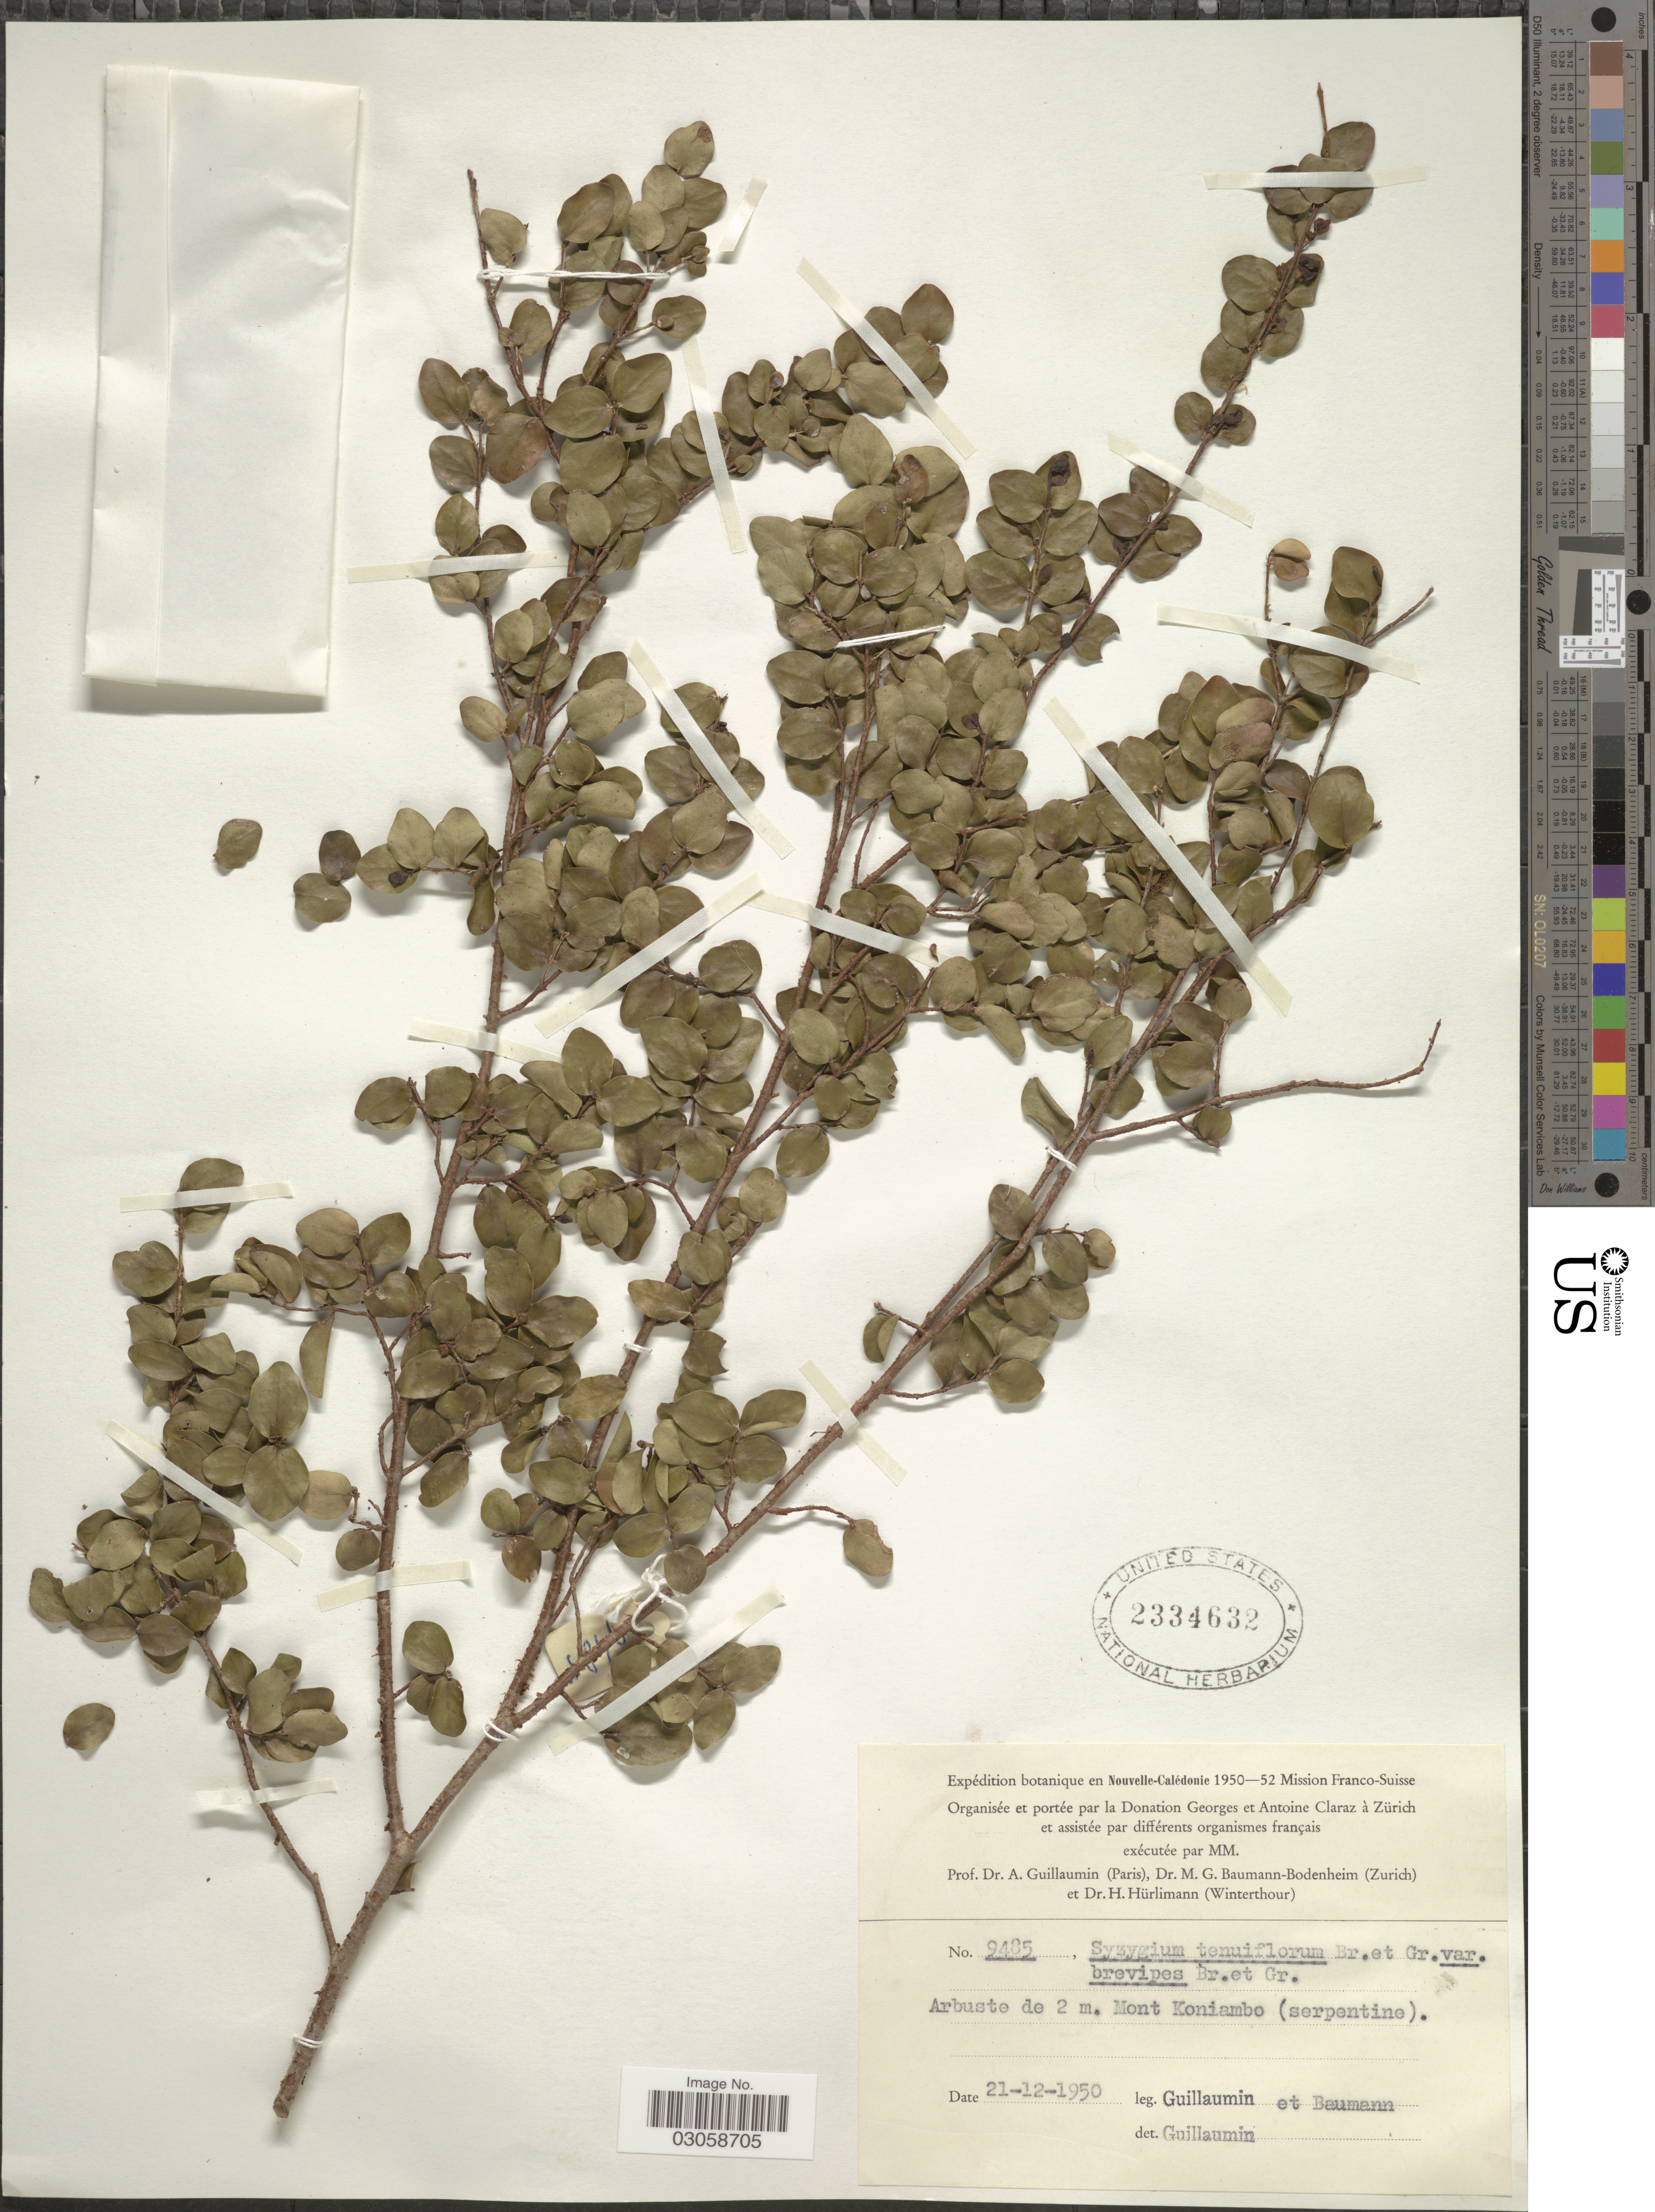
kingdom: Plantae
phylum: Tracheophyta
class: Magnoliopsida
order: Myrtales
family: Myrtaceae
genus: Syzygium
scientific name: Syzygium tenuiflorum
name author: Brongn. & Gris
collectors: A. Guillaumin & M. G. Baumann-Bodenheim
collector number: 9485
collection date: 1950-12-21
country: New Caledonia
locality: Nouvelle-Calédonie. Mont Koniambo (serpentine).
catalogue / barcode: US 2334632